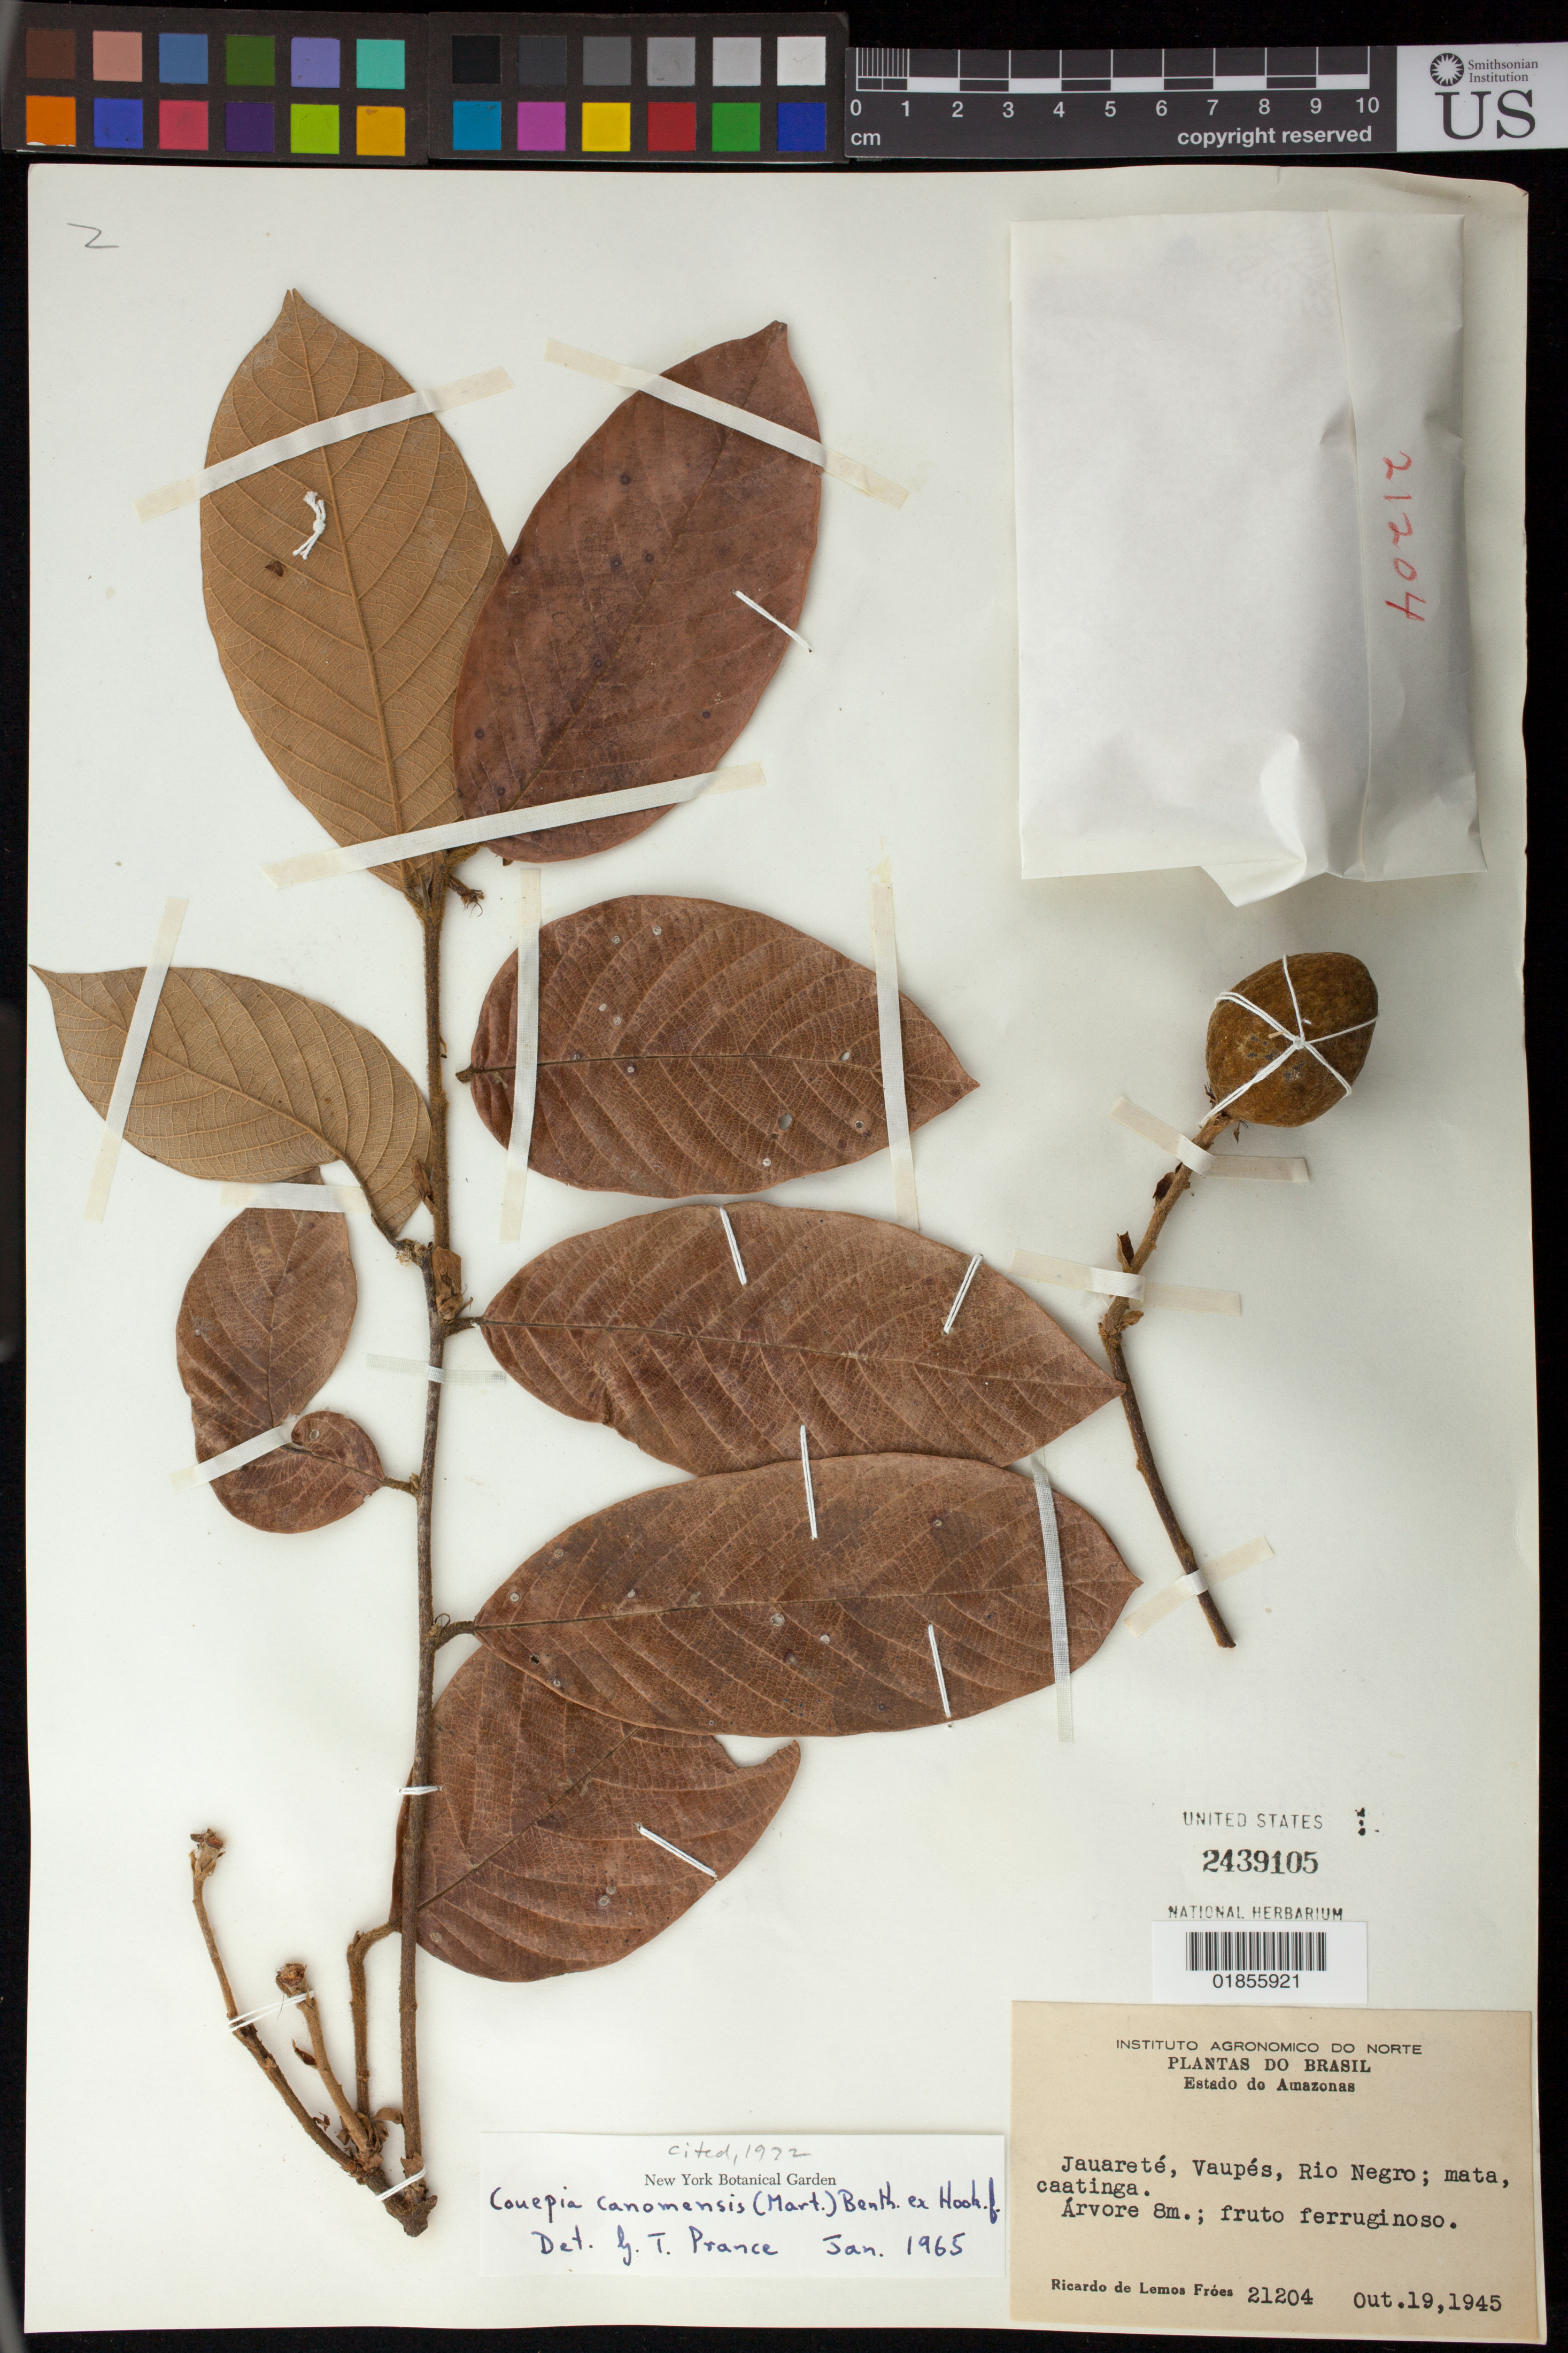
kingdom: Plantae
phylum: Tracheophyta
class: Magnoliopsida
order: Malpighiales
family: Chrysobalanaceae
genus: Gaulettia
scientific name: Gaulettia canomensis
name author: (Mart.) Sothers & Prance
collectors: R. L. Fróes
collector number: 21204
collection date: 1945-10-19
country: Colombia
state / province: Vaupes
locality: Jauareté, Rio Negro.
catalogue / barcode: US 2439105